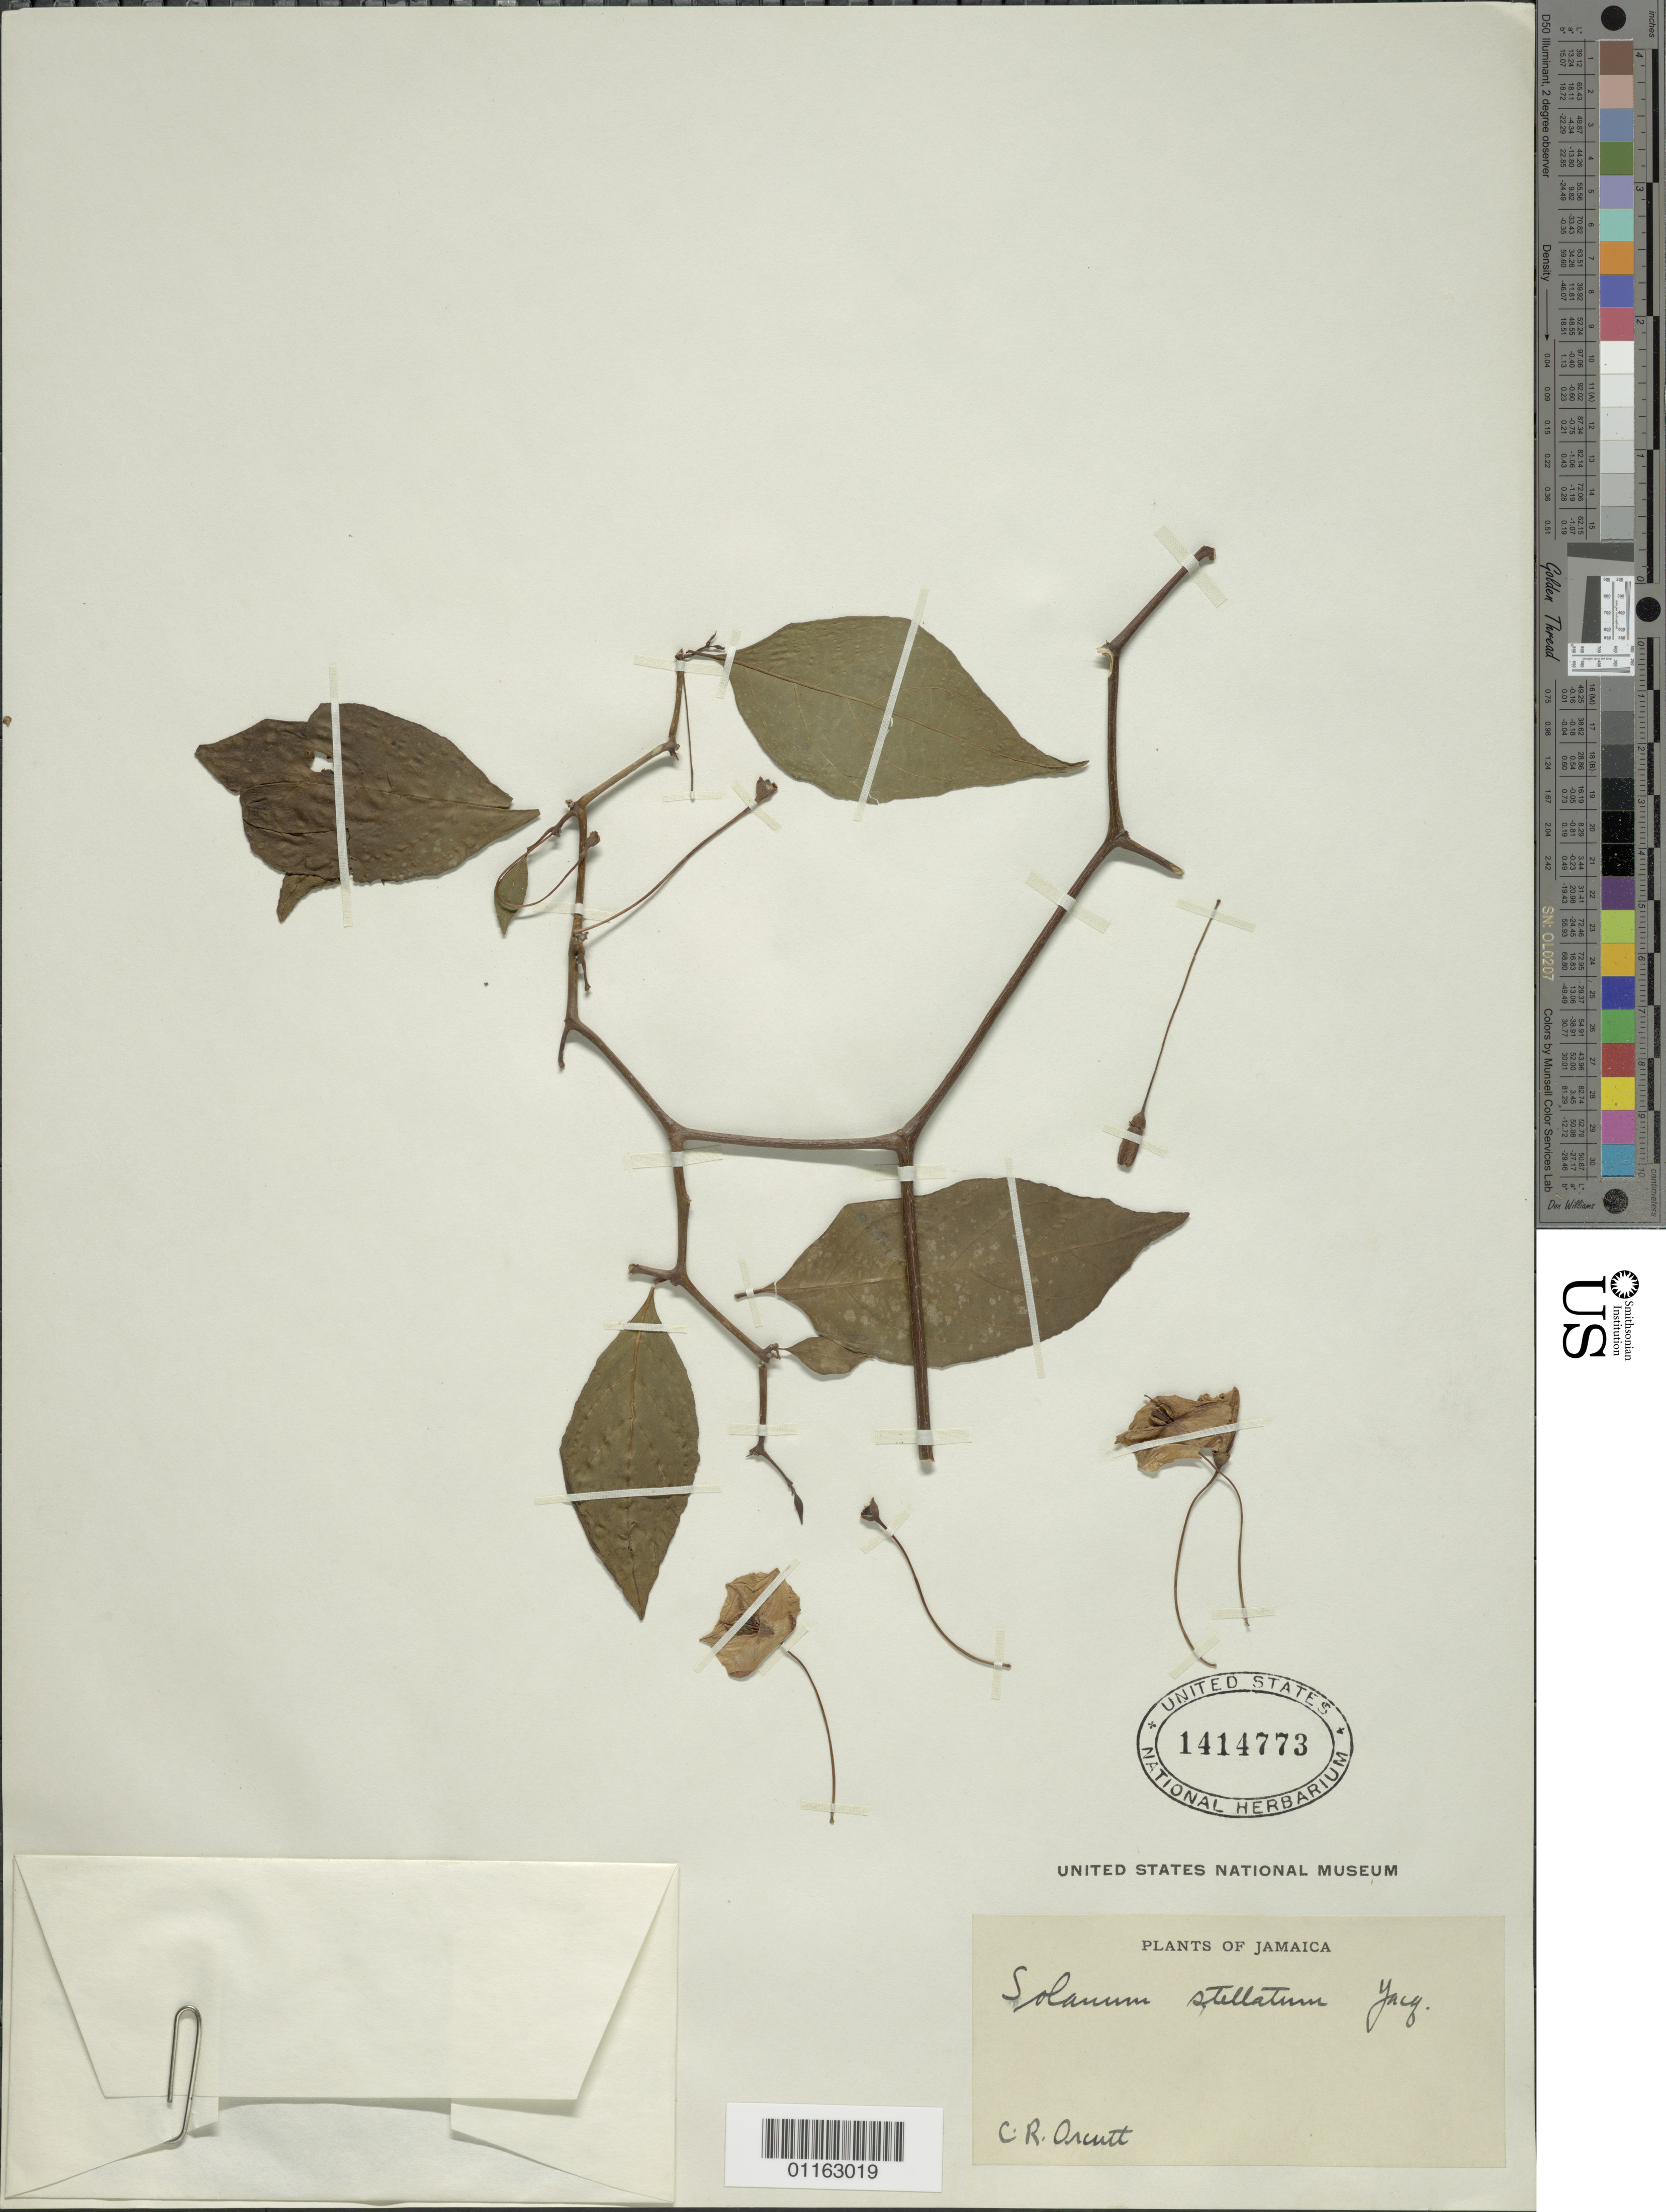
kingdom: Plantae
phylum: Tracheophyta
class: Magnoliopsida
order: Solanales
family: Solanaceae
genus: Solanum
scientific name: Solanum stellatum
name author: Jacq.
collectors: C. R. Orcutt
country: Jamaica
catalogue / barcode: US 1414773